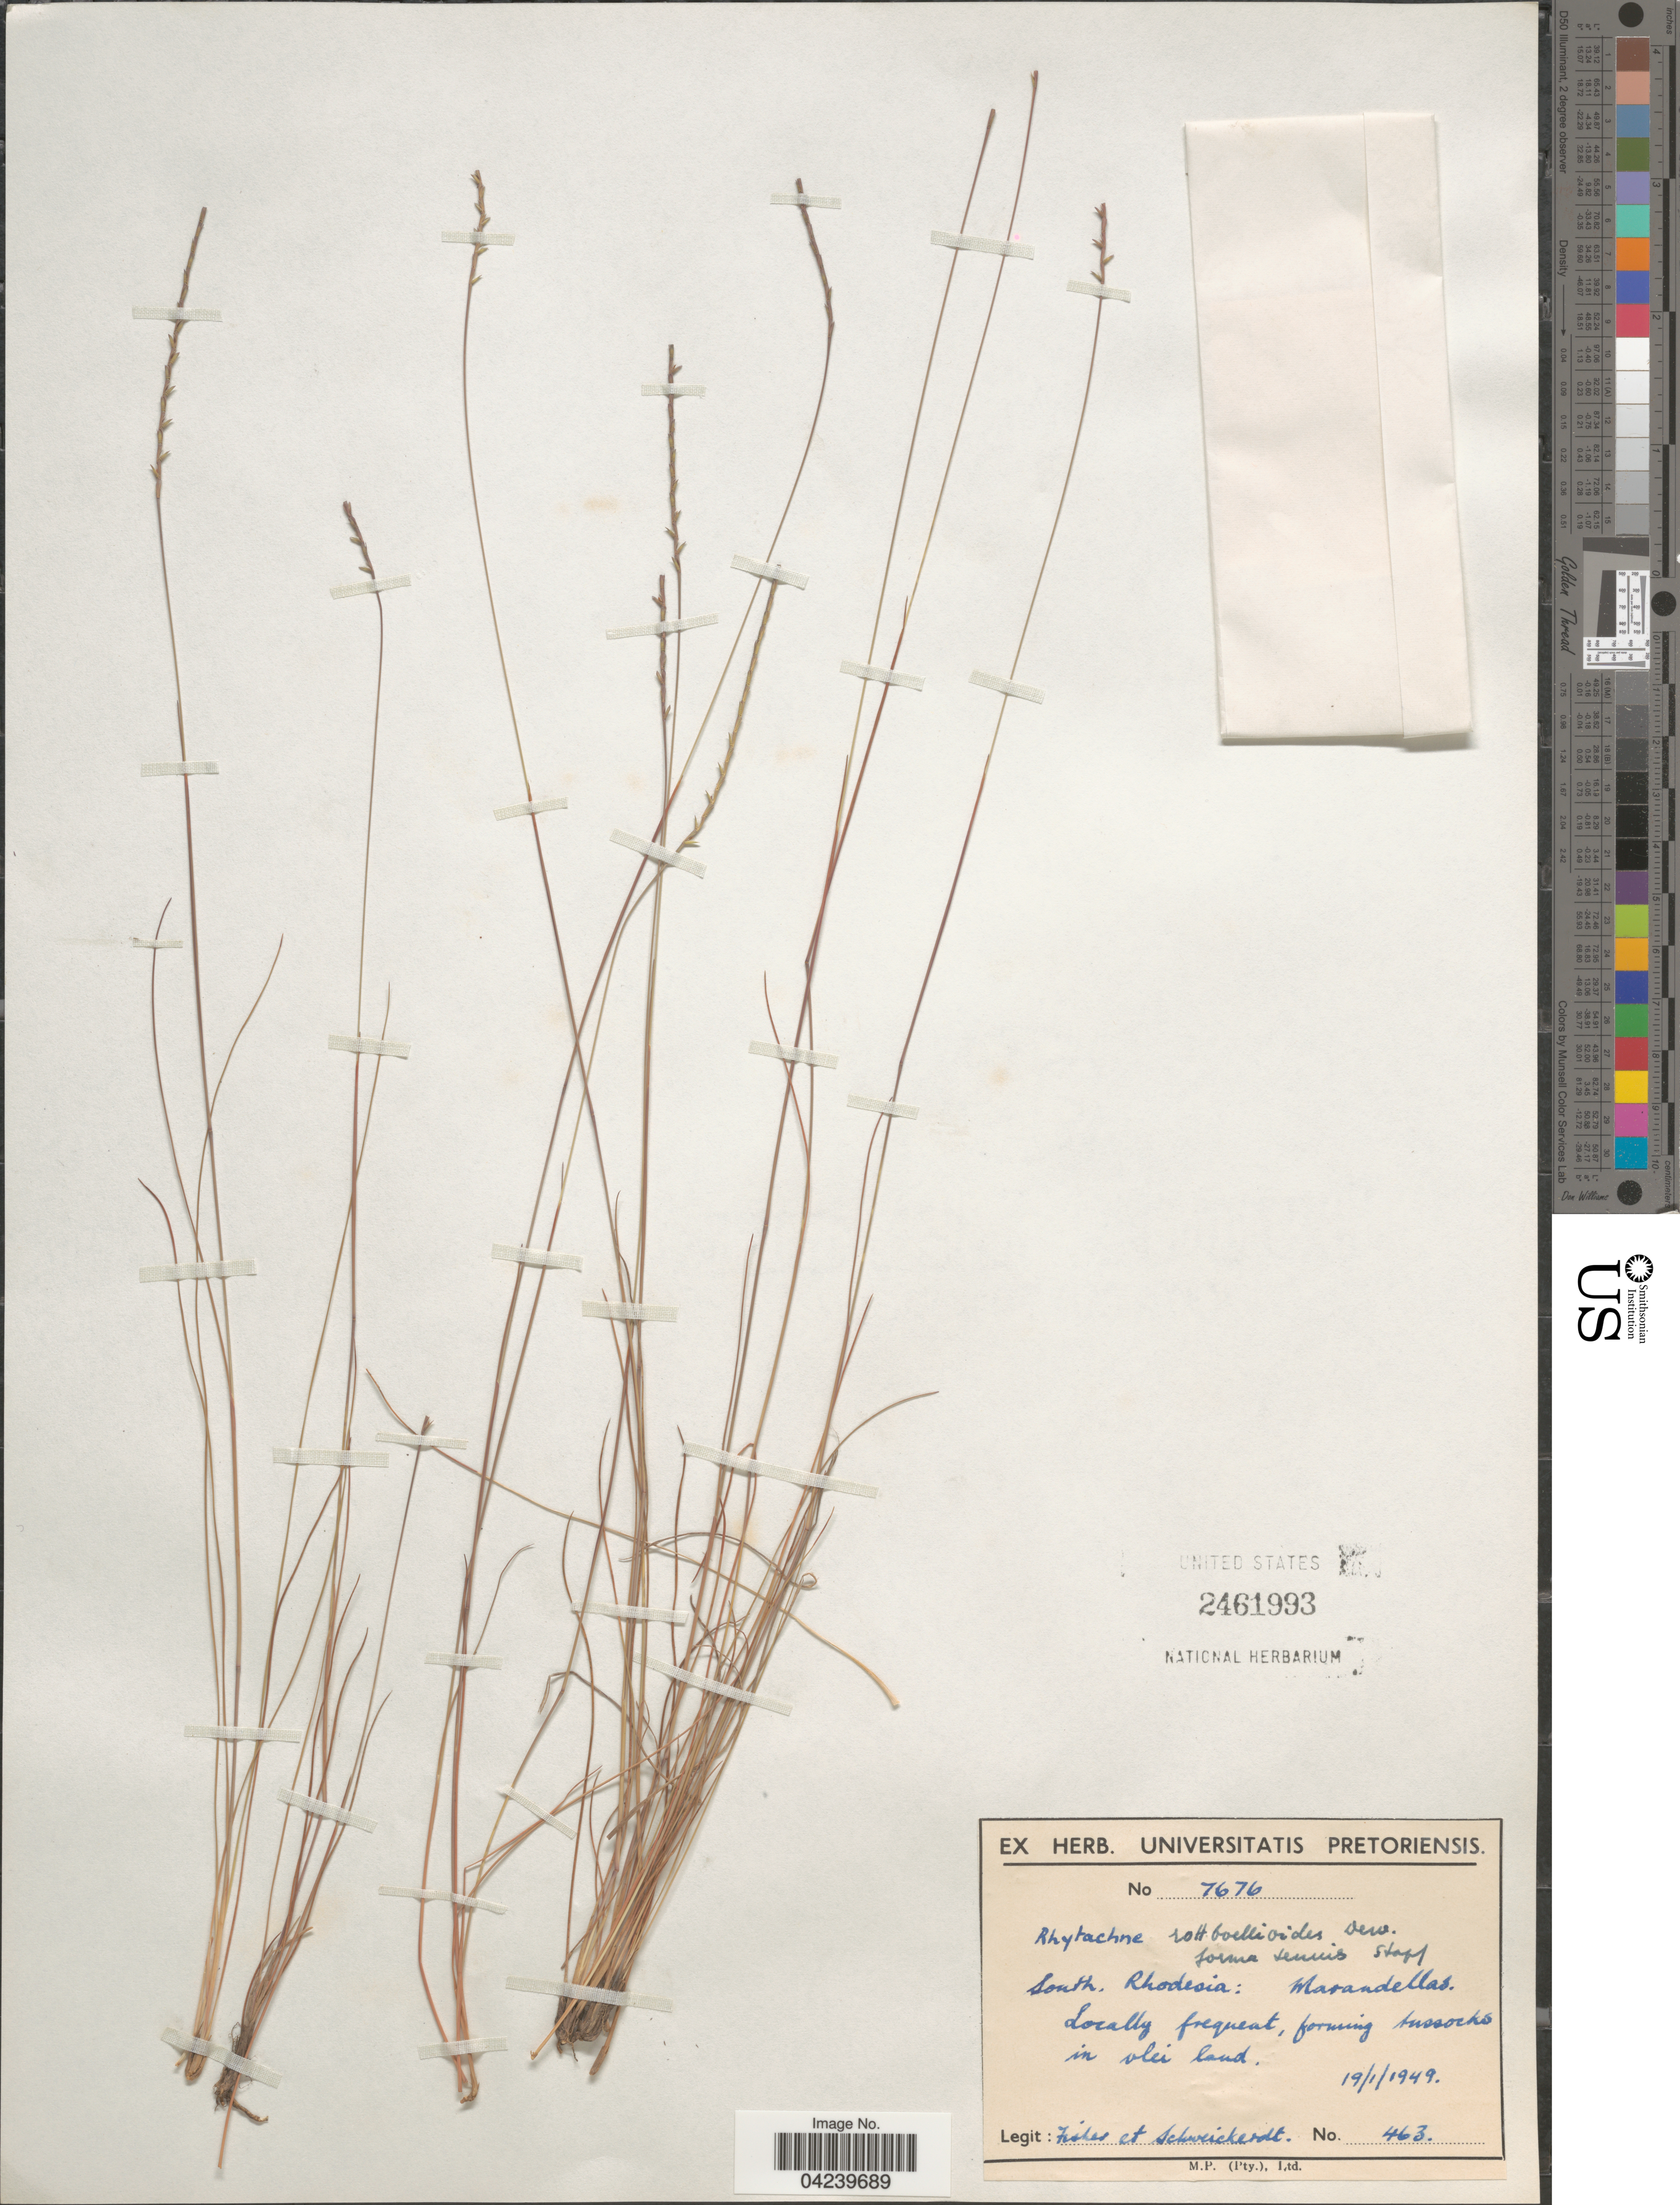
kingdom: Plantae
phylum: Tracheophyta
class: Liliopsida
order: Poales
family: Poaceae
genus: Rhytachne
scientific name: Rhytachne rottboellioides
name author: Desv.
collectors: -- Fisher & -. Schweickerdt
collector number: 463/7676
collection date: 1949-01-19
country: Zimbabwe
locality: South. Rodesia: Marandellas.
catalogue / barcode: US 2461993